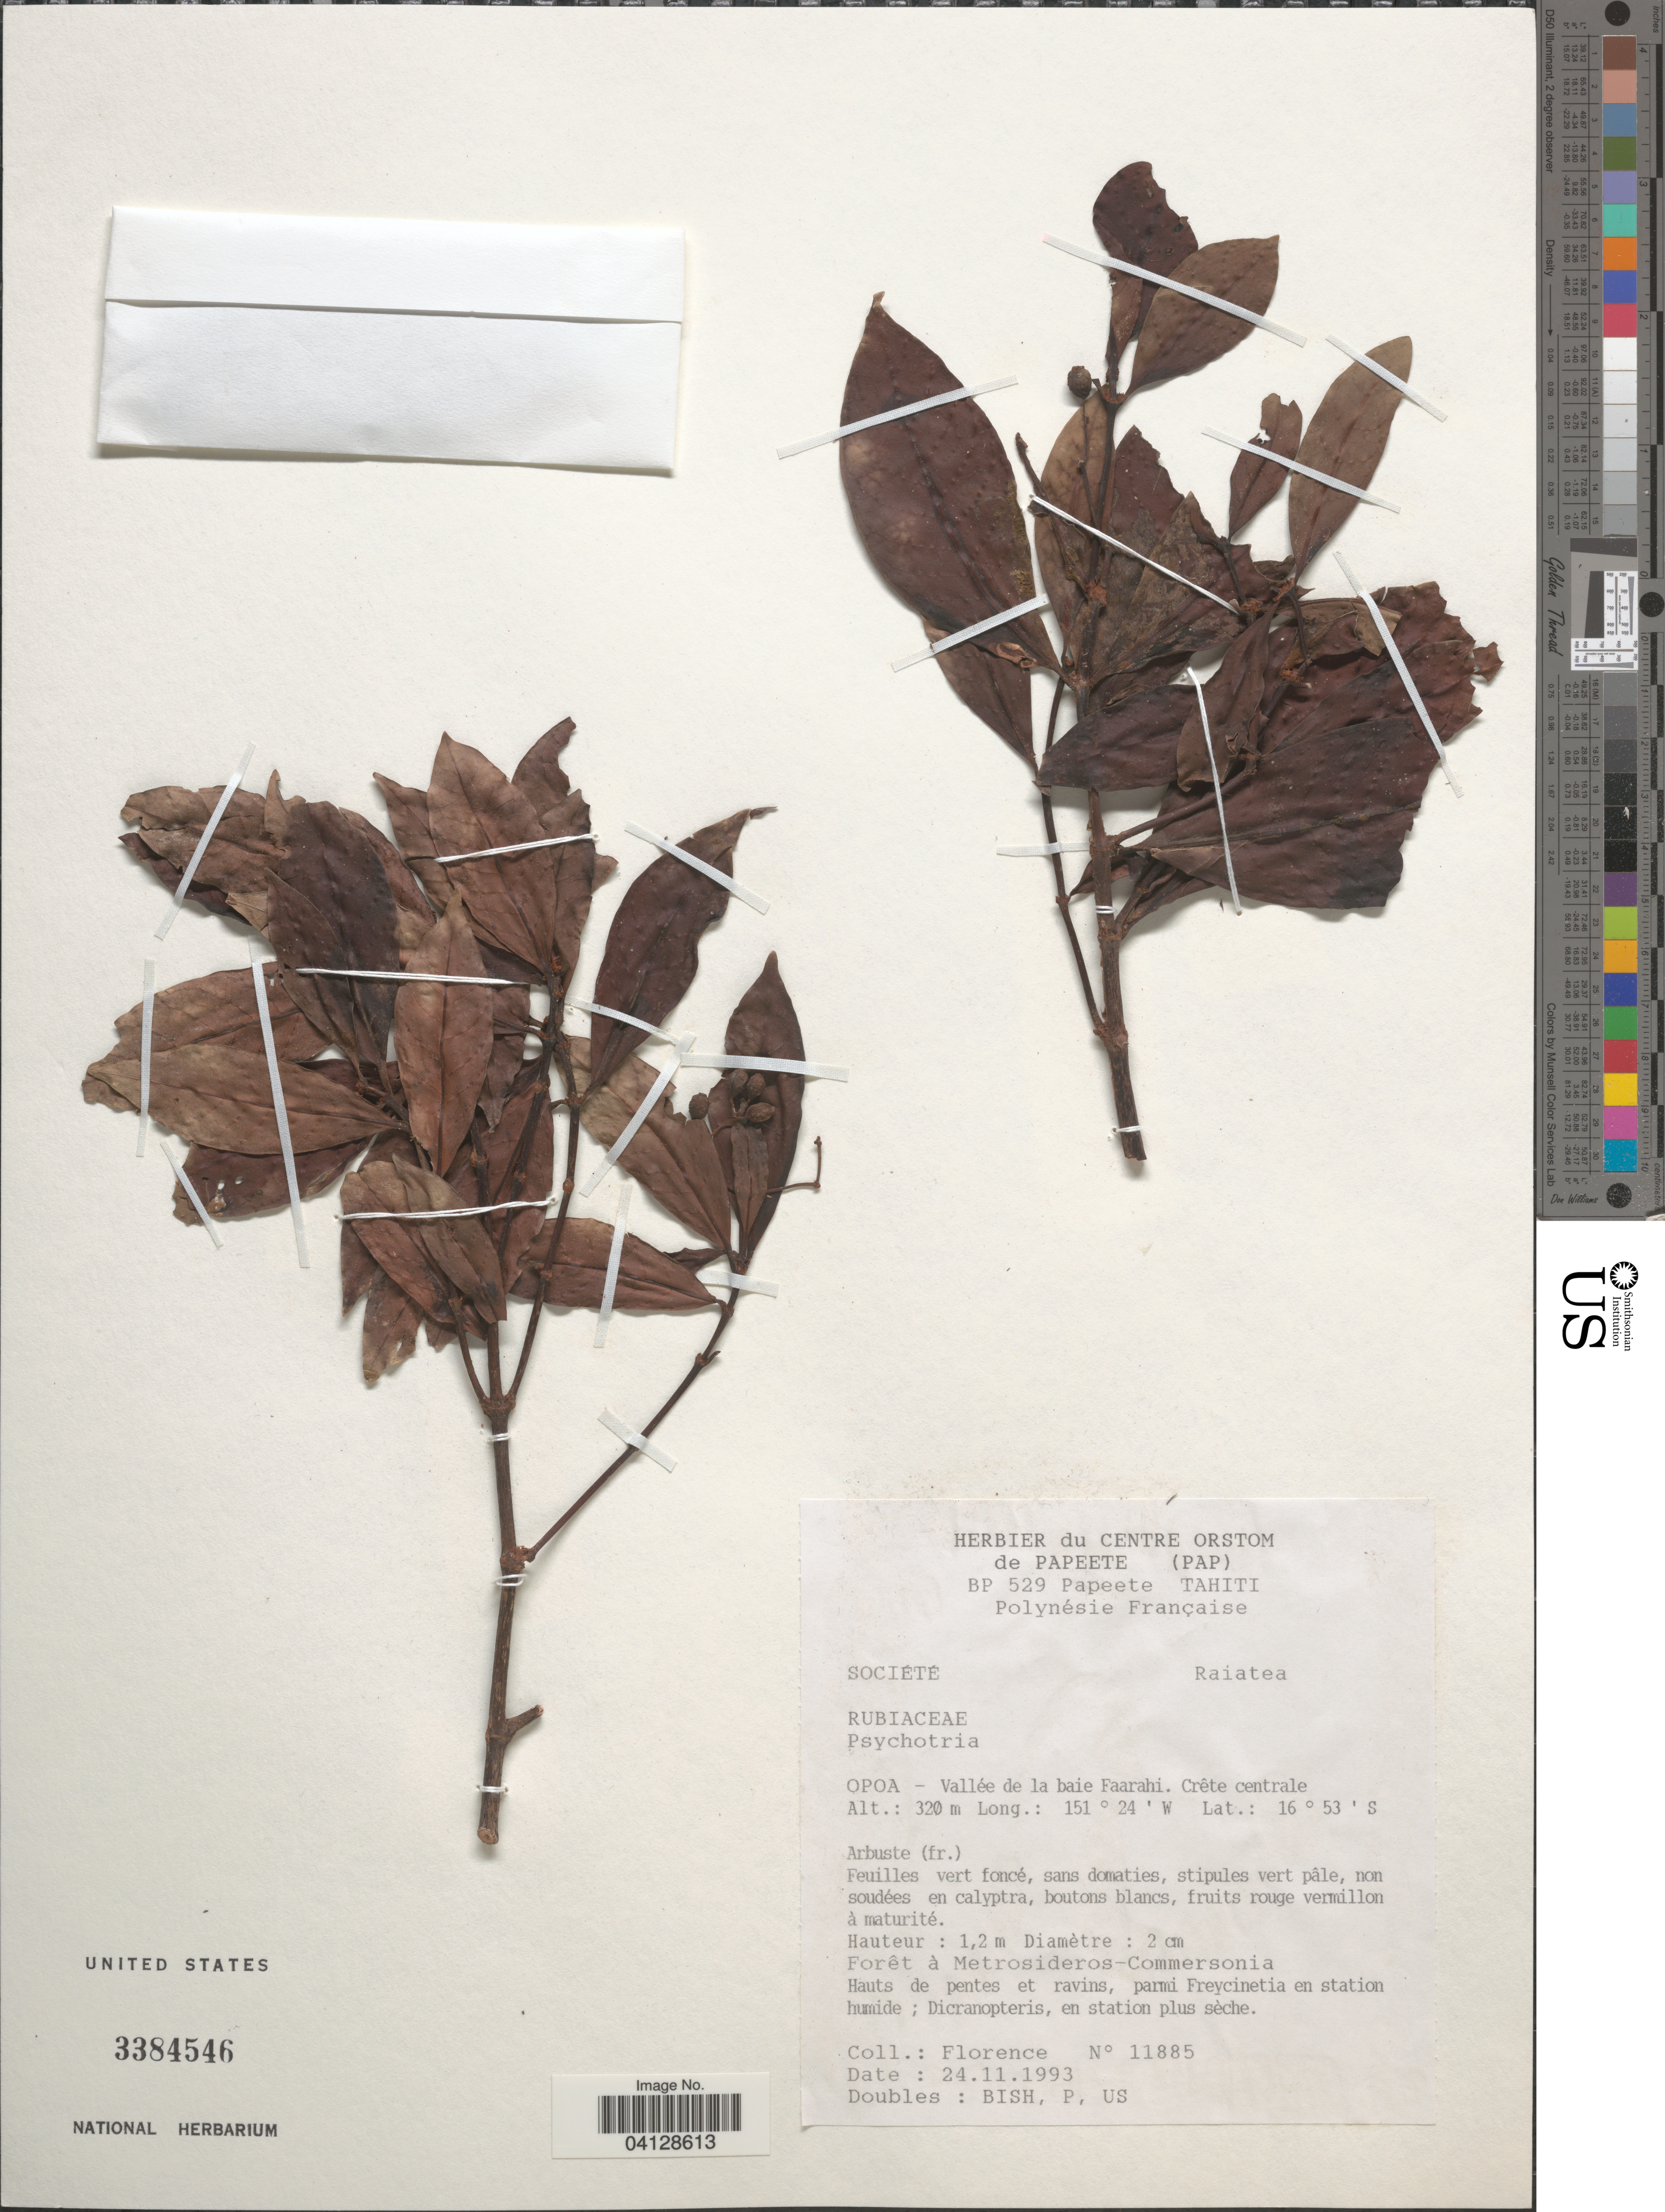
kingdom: Plantae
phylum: Tracheophyta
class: Magnoliopsida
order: Gentianales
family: Rubiaceae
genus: Psychotria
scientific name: Psychotria sp.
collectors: -. Florence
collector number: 11885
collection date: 1993-11-24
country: French Polynesia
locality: Opoa - Vallée de la baie Faarahi. Crête centrale.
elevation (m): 320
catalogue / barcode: US 3384546